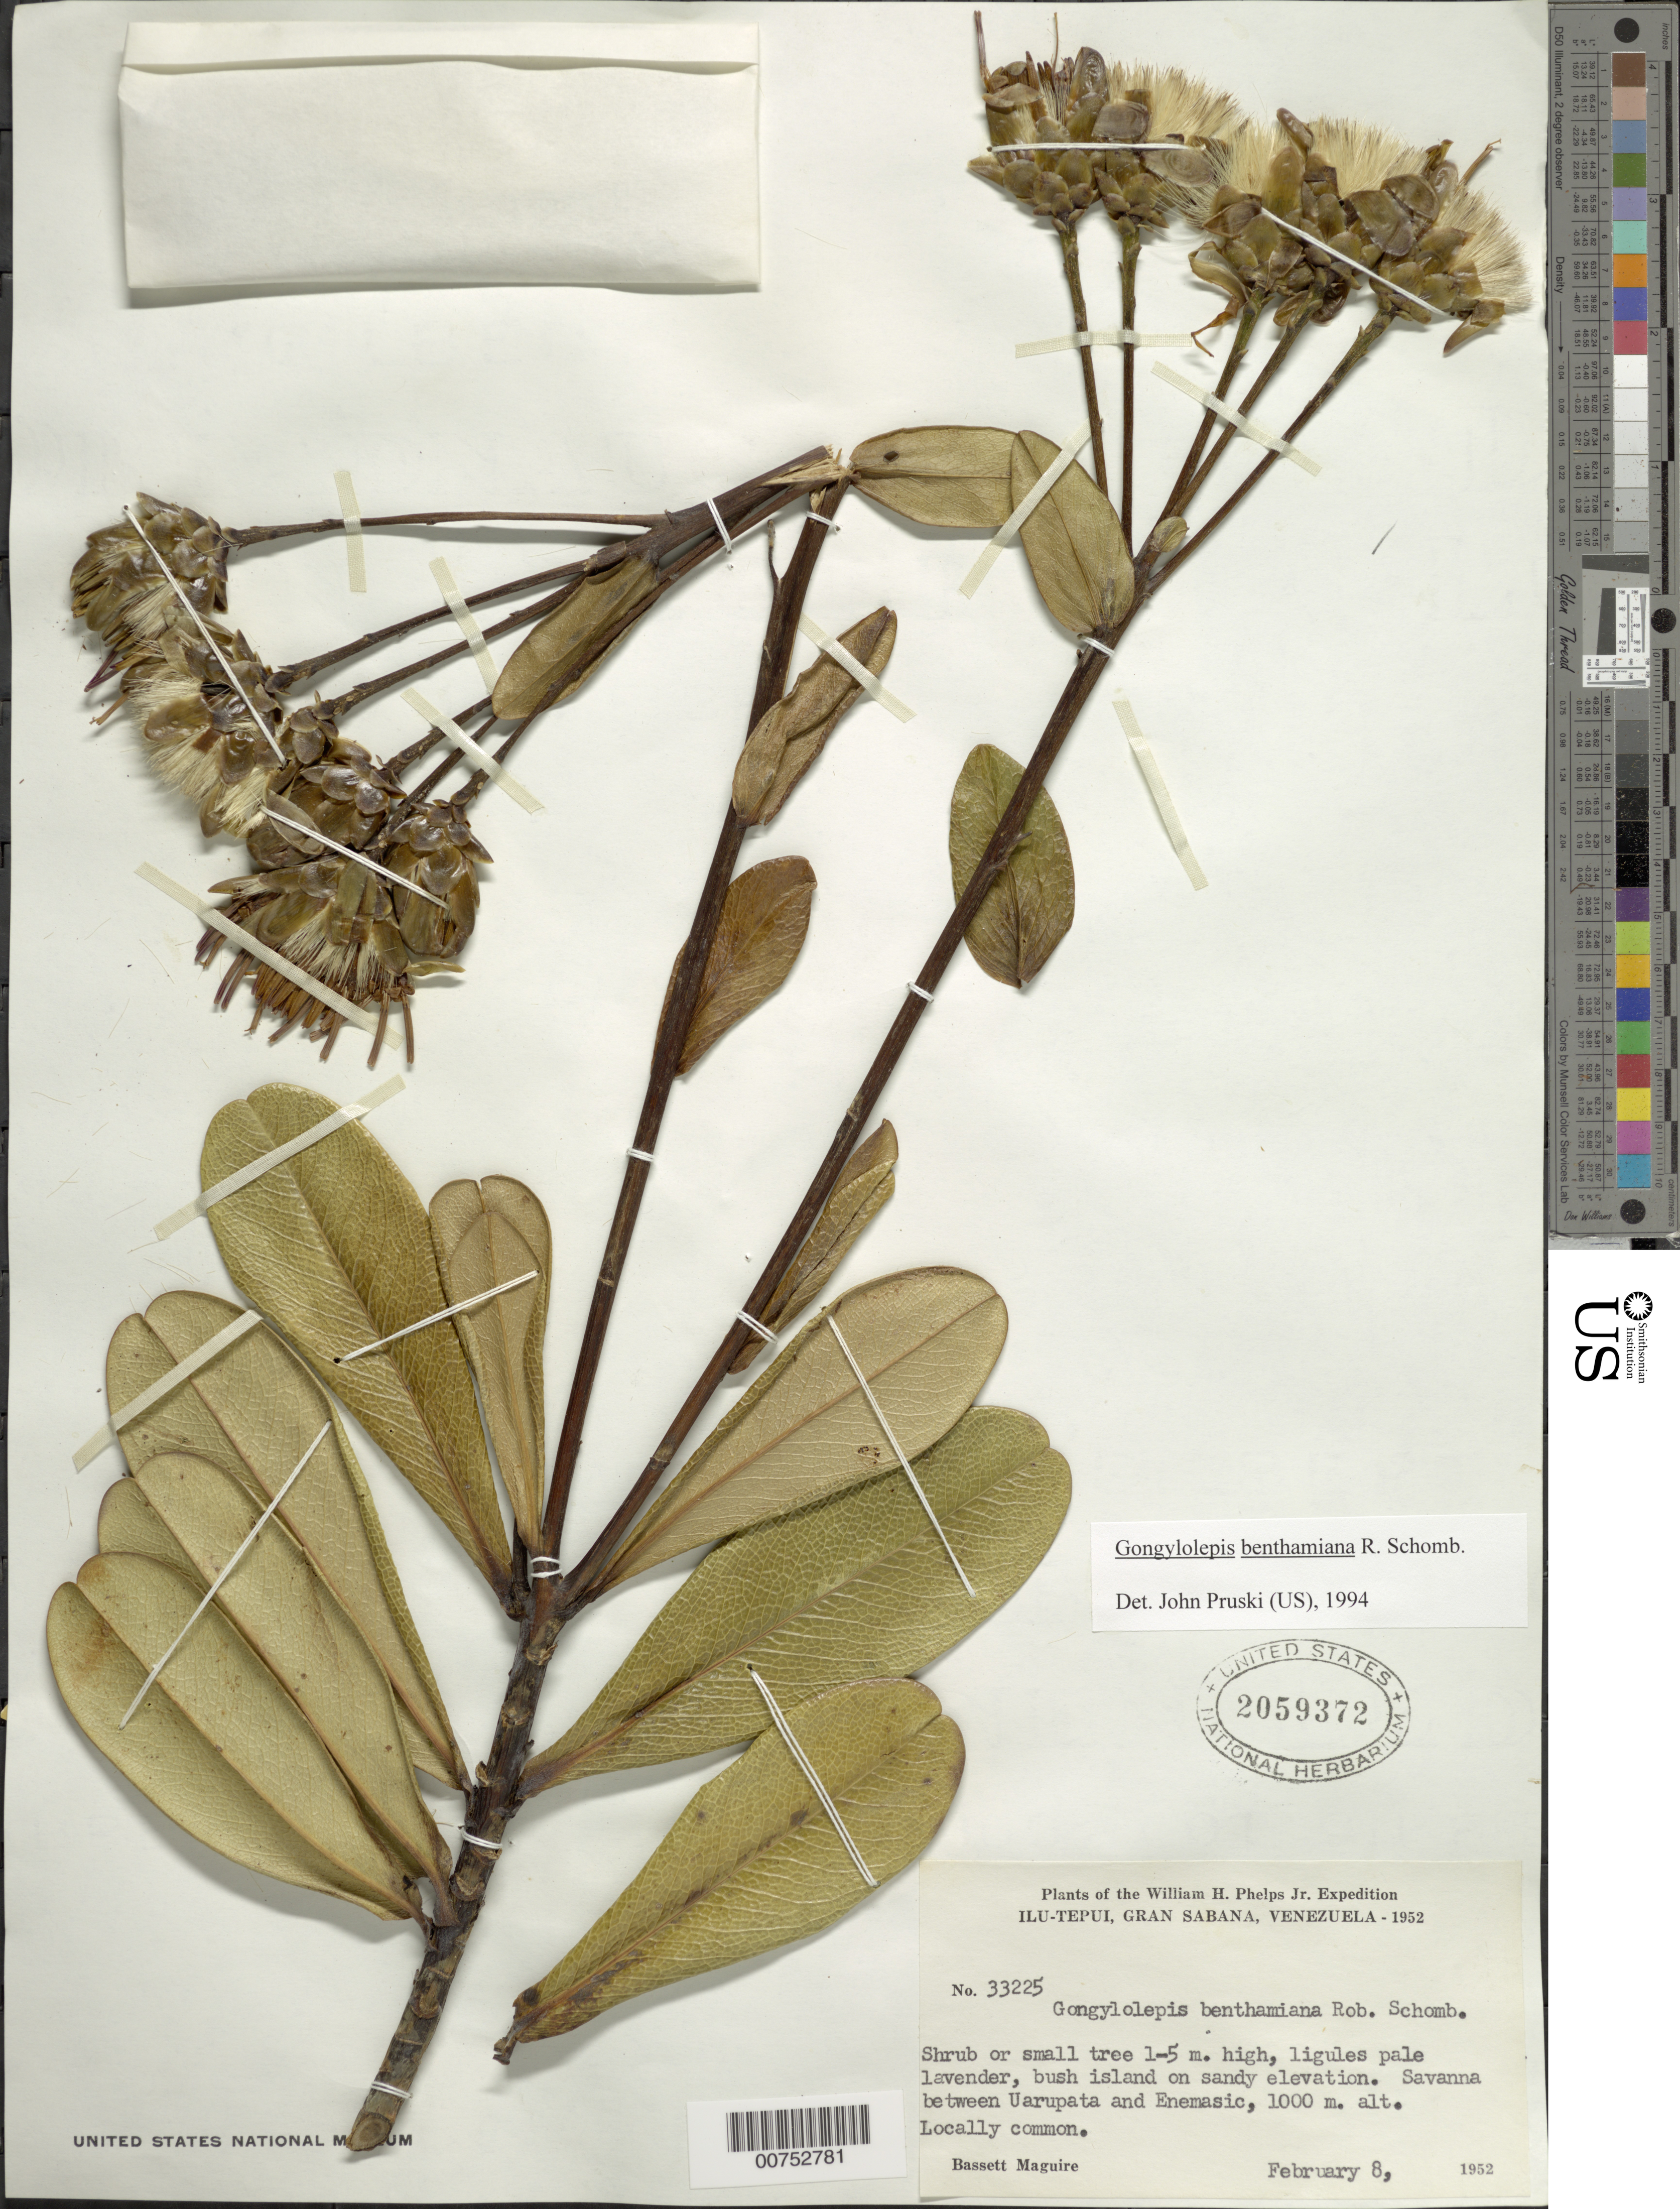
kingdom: Plantae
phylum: Tracheophyta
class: Magnoliopsida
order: Asterales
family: Asteraceae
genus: Gongylolepis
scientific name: Gongylolepis benthamiana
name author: R.H. Schomb.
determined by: Pruski, J. F.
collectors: B. Maguire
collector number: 33225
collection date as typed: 8-Feb-52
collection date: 1952-02-08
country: Venezuela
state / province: Bolívar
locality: Gran Sabana, Ilu-tepuí, between Uarupata and Enemasic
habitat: Savanna. Bush island on sandy elevation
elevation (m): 1000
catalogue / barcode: US 2059372